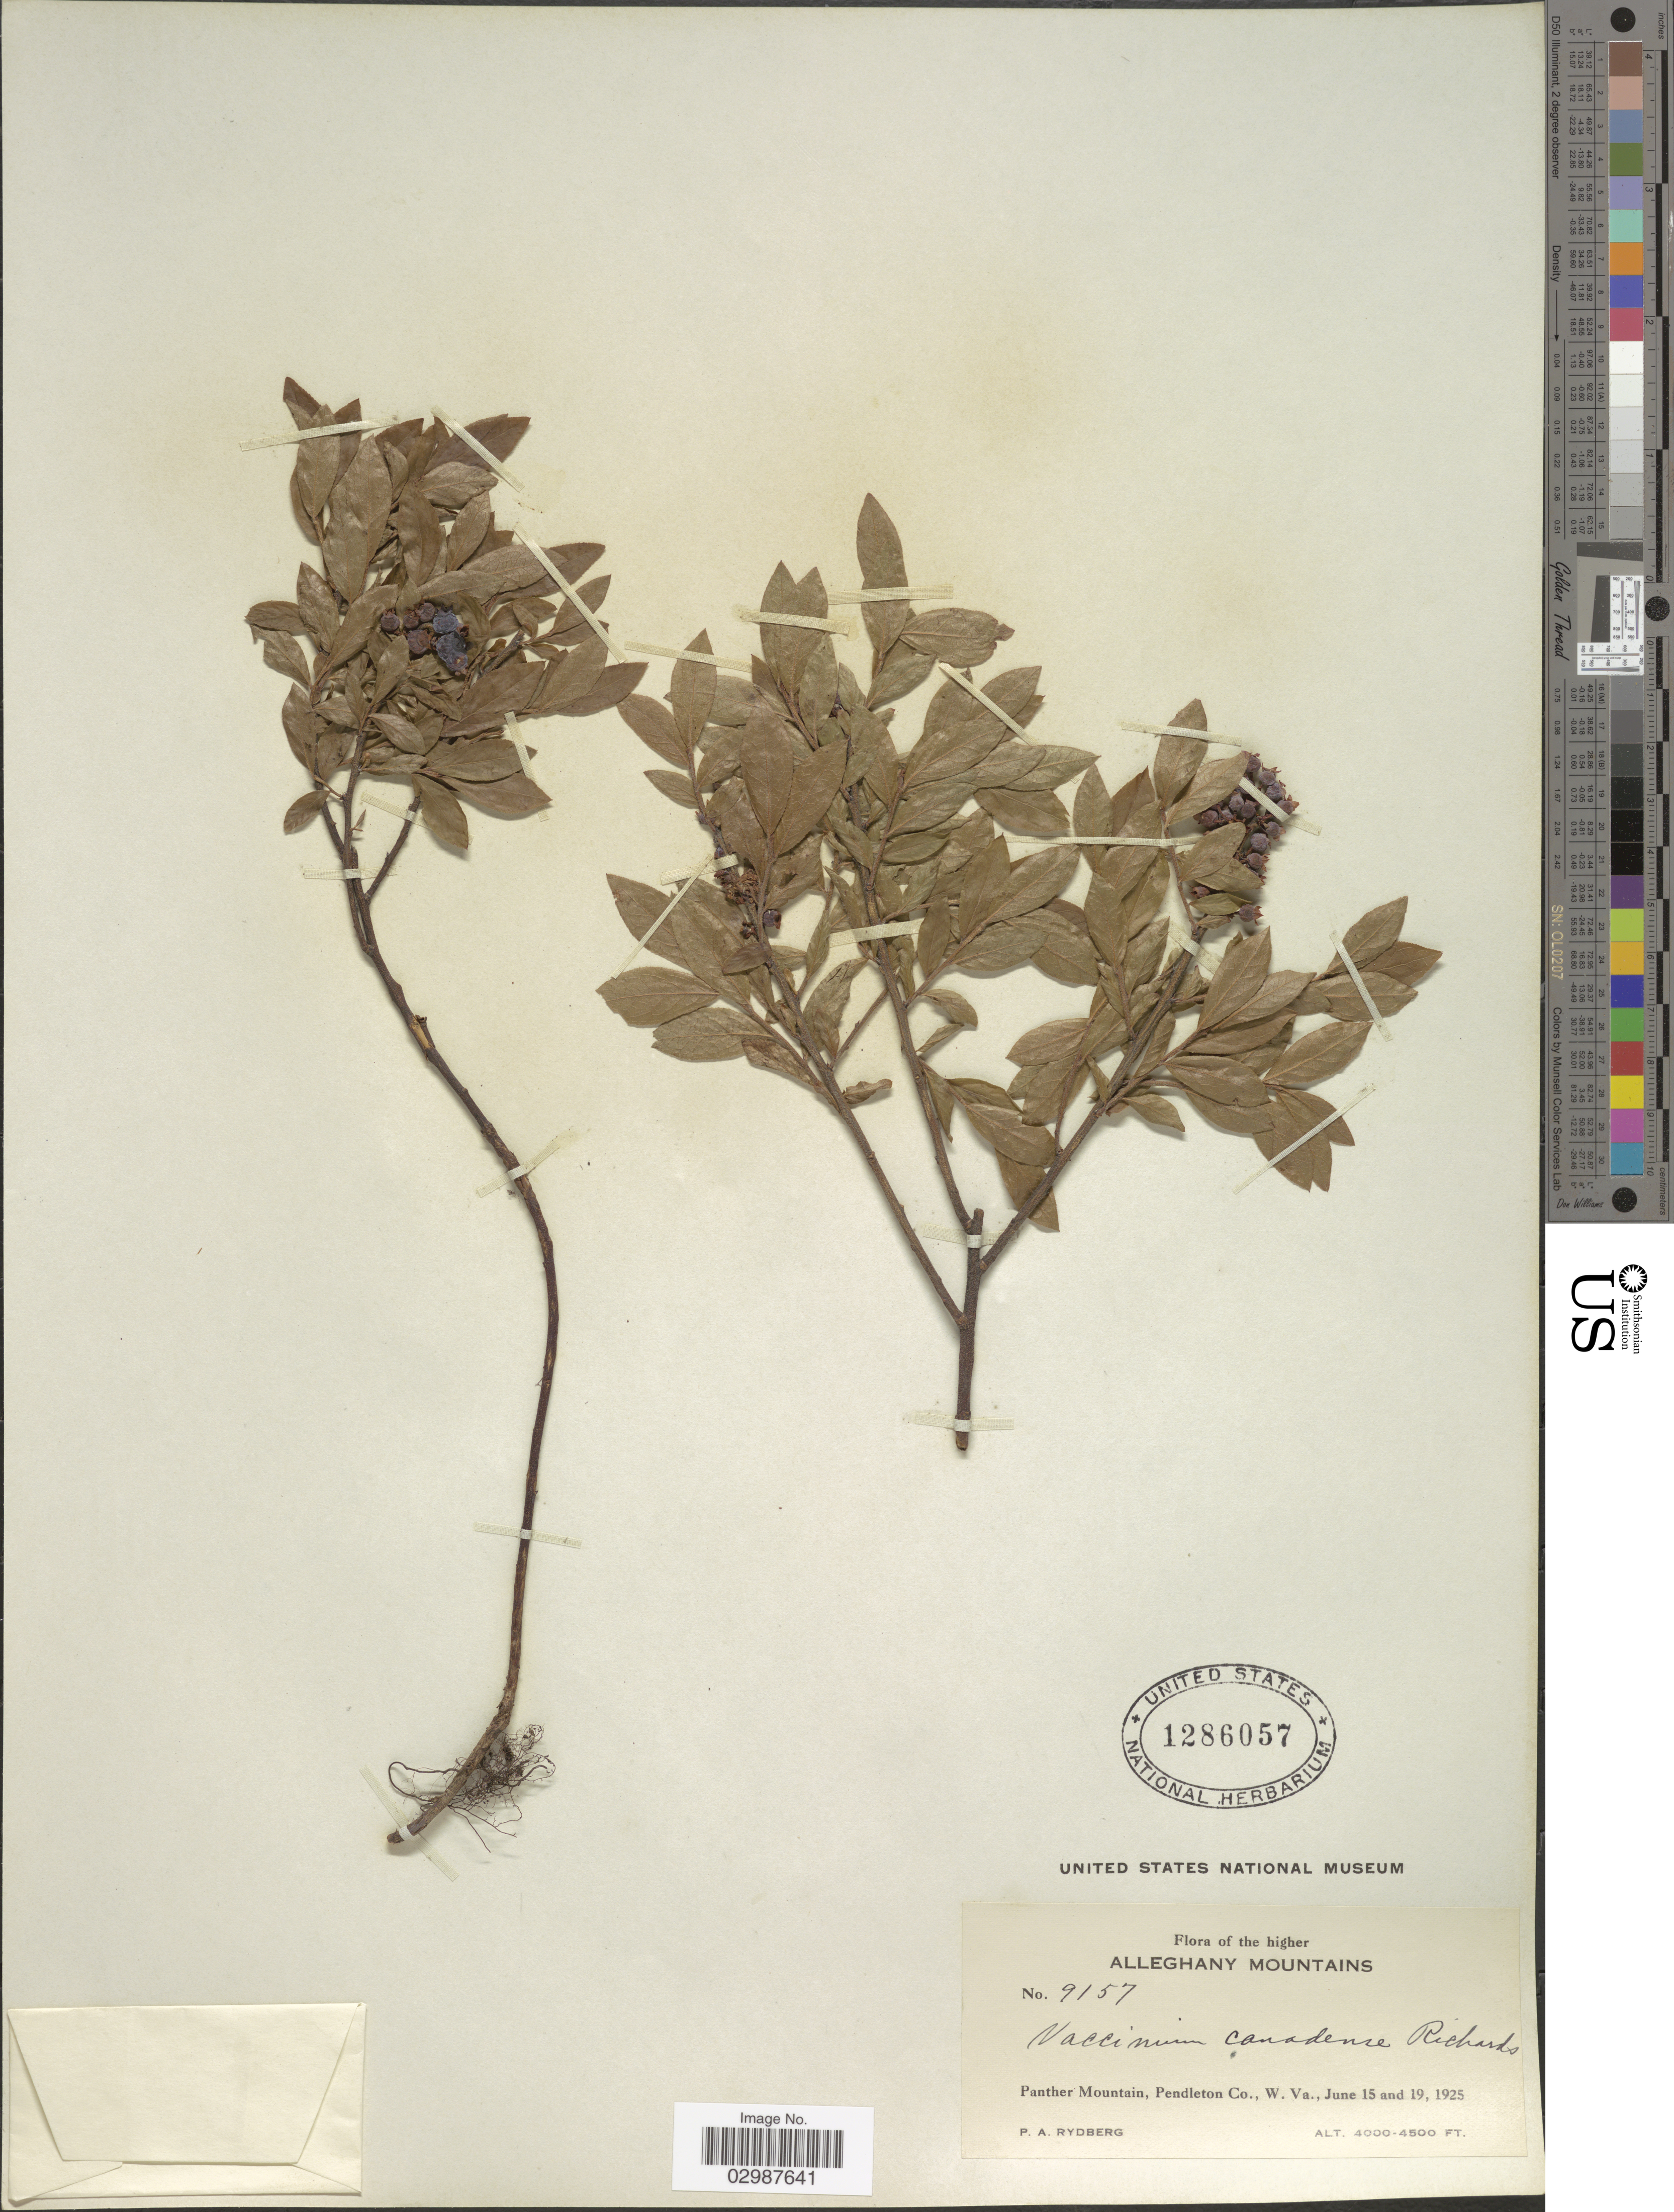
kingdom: Plantae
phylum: Tracheophyta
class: Magnoliopsida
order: Ericales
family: Ericaceae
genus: Vaccinium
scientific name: Vaccinium canadense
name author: Kalm ex Richardson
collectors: P. A. Rydberg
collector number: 9157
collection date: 1925-06-15/1925-06-19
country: United States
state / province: West Virginia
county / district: Pendleton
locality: Alleghany Mountains. Panther Mountains, Pendleton Co.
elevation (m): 1219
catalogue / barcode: US 1286057